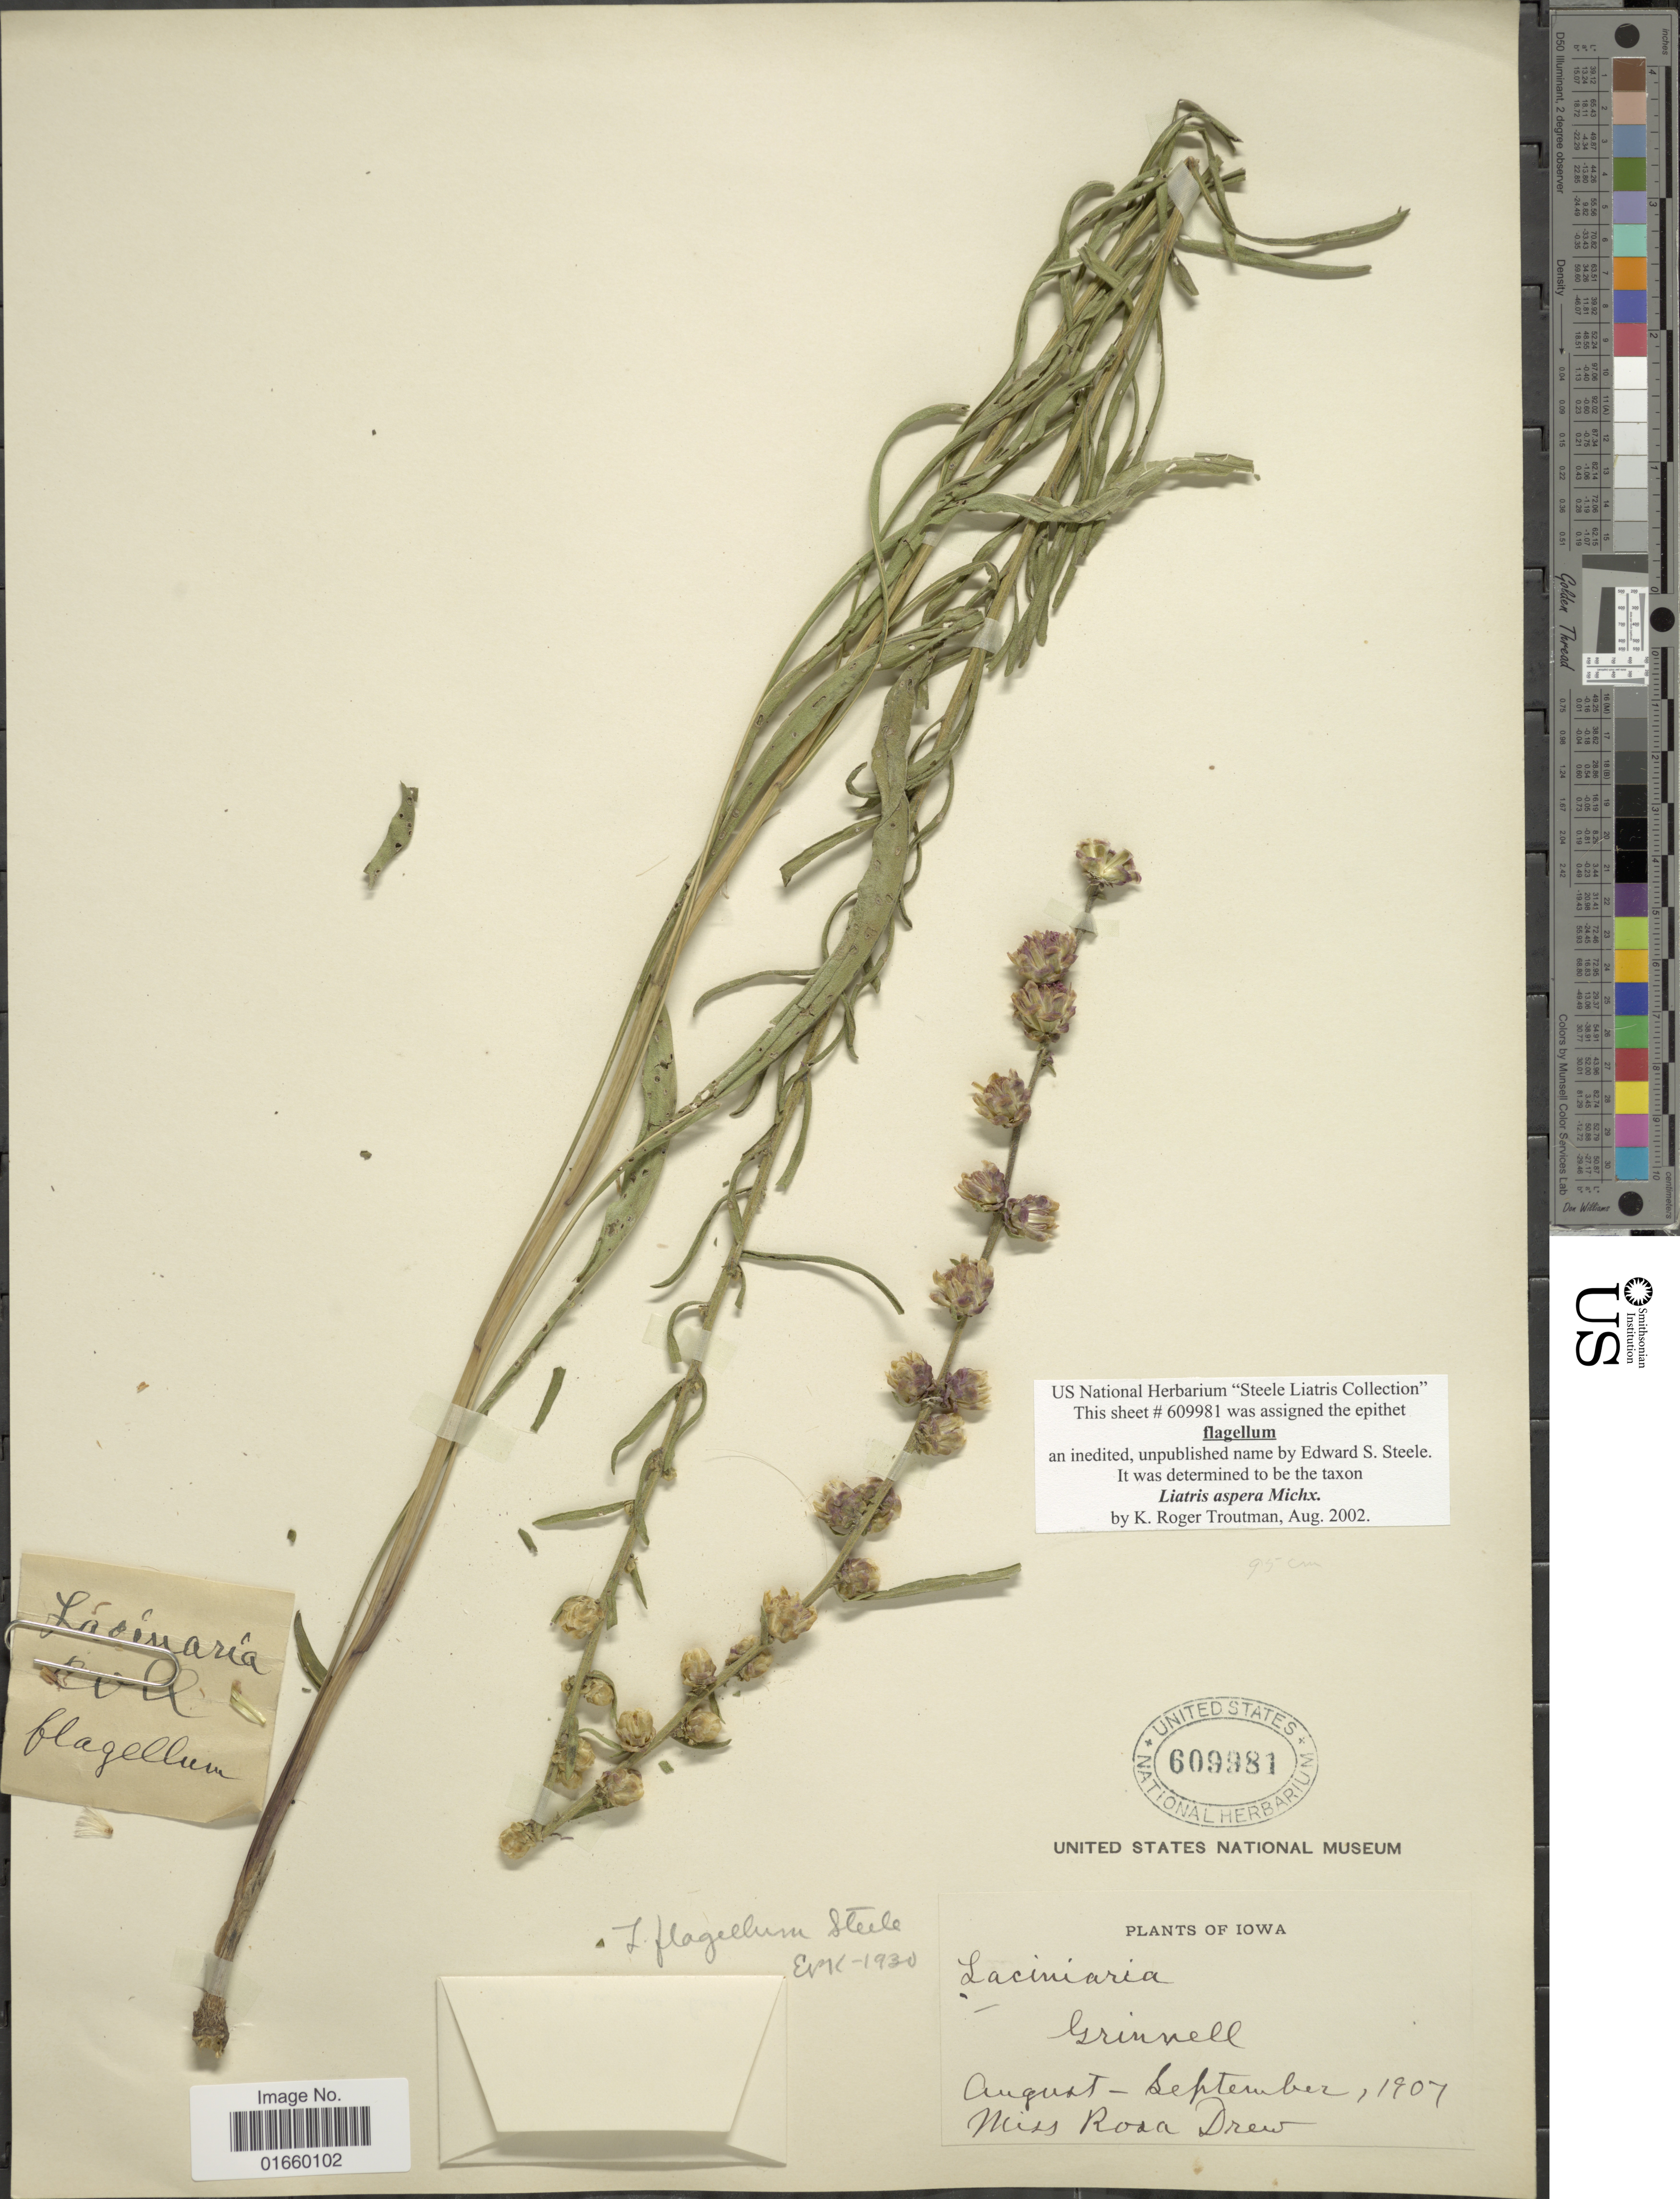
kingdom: Plantae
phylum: Tracheophyta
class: Magnoliopsida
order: Asterales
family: Asteraceae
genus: Liatris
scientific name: Liatris aspera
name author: Michx.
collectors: R. Drew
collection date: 1907-08/1907-09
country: United States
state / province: Iowa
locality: Grinnell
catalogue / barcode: US 609981